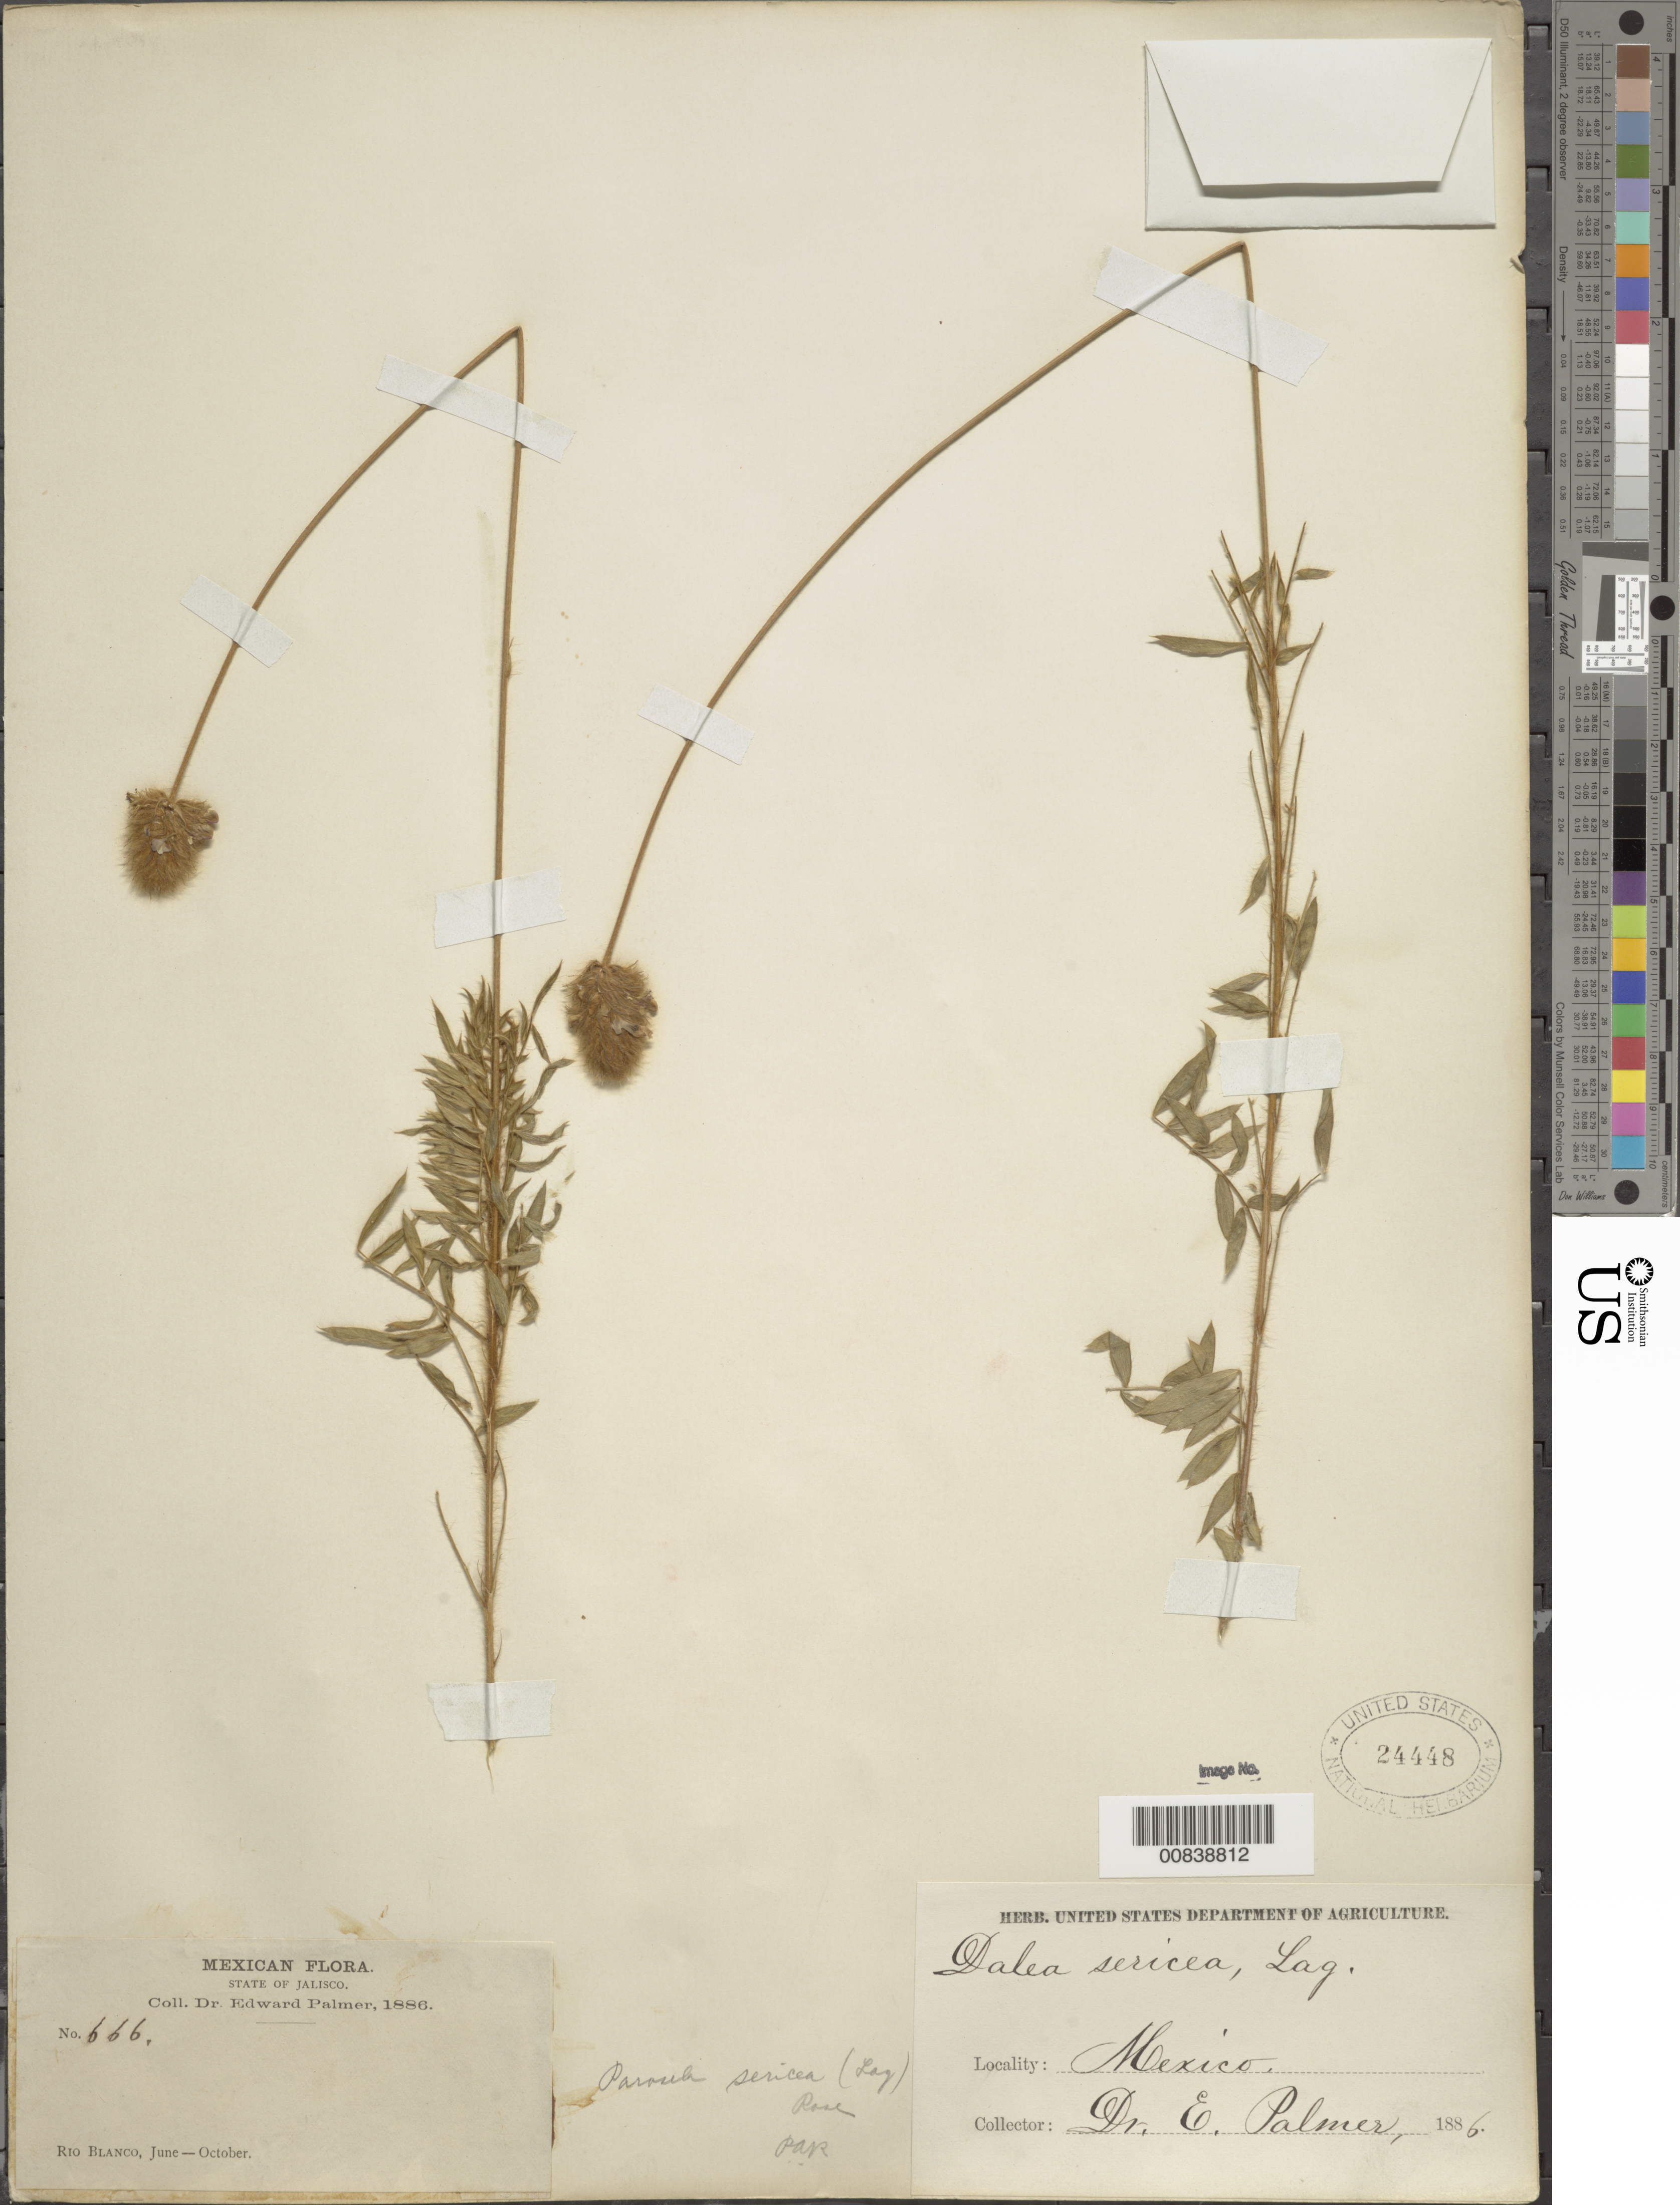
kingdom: Plantae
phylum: Tracheophyta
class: Magnoliopsida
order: Fabales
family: Fabaceae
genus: Dalea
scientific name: Dalea sericea var. sericea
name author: Lag.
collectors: E. Palmer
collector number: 666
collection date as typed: Jun 1886 to -- Oct 1886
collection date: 1886-06/1886-10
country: Mexico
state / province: Jalisco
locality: Río Blanco, Jalisco.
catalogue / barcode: US 24448